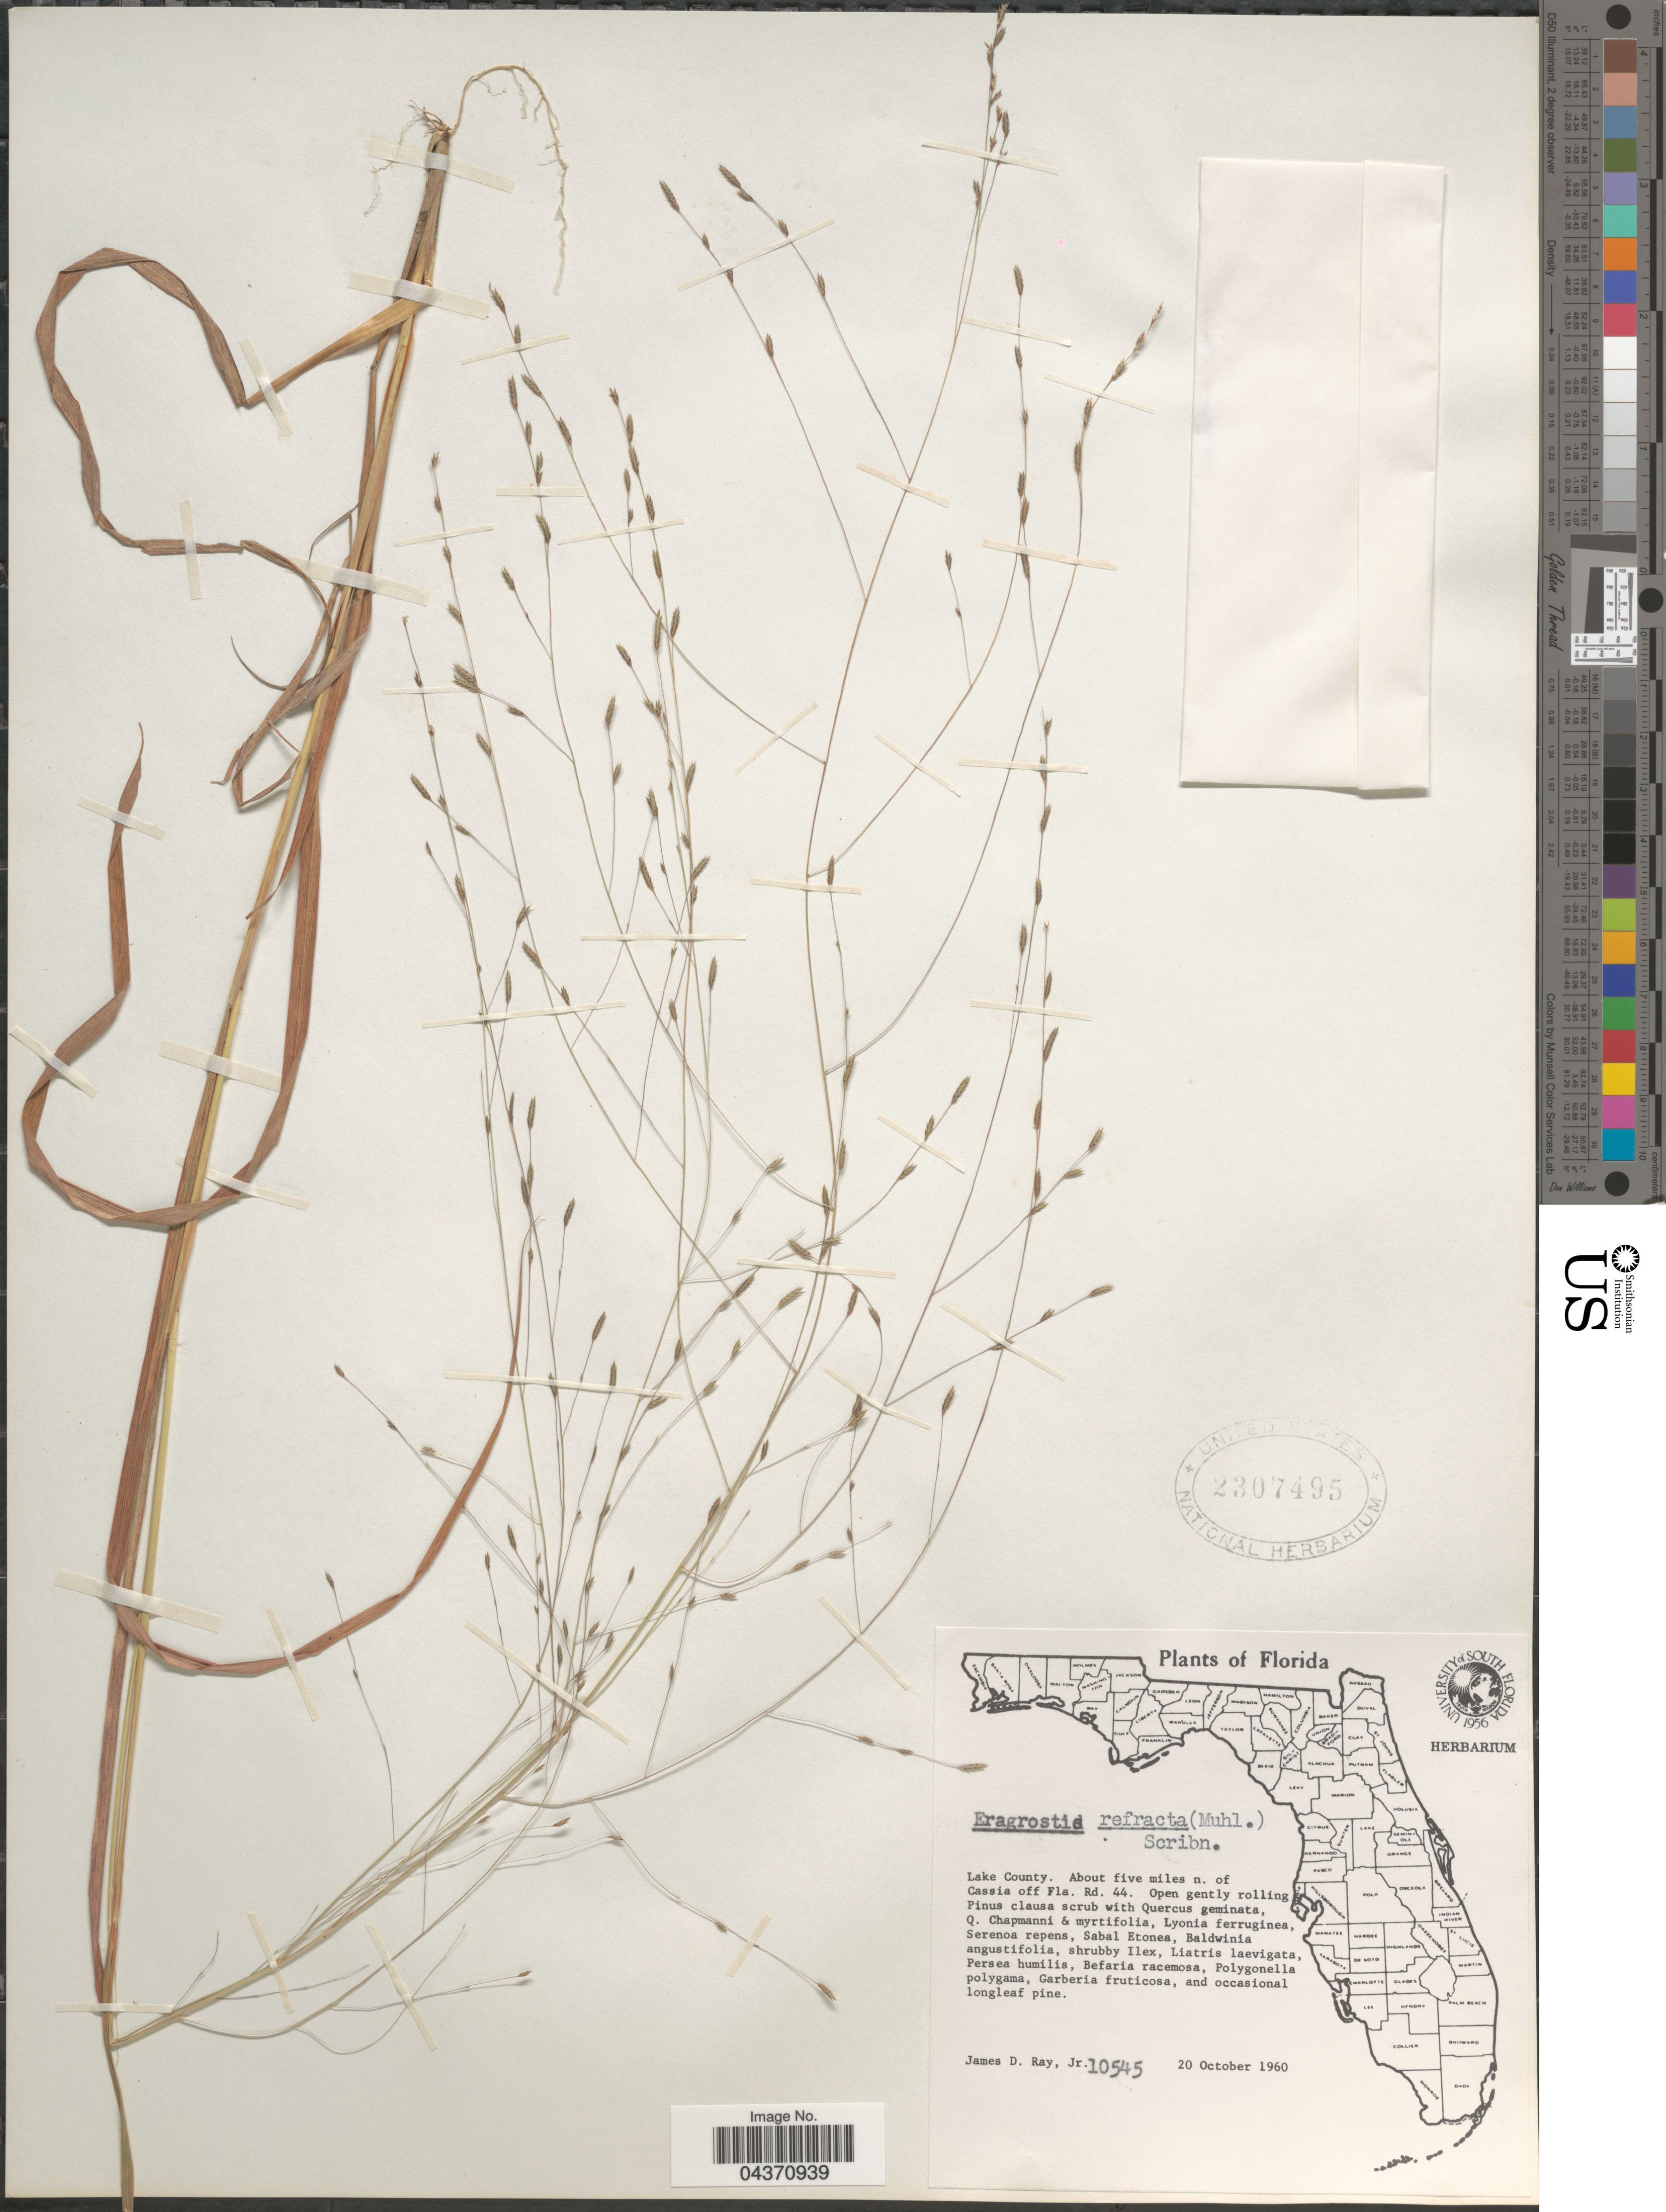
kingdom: Plantae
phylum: Tracheophyta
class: Liliopsida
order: Poales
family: Poaceae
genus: Eragrostis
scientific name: Eragrostis refracta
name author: (Muhl.) Scribn.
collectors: J. D. Ray Jr.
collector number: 10545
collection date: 1960-10-20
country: United States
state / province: Florida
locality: Lake County. About five miles n. of Cassia off Fla. Rd. 44.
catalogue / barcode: US 2307495